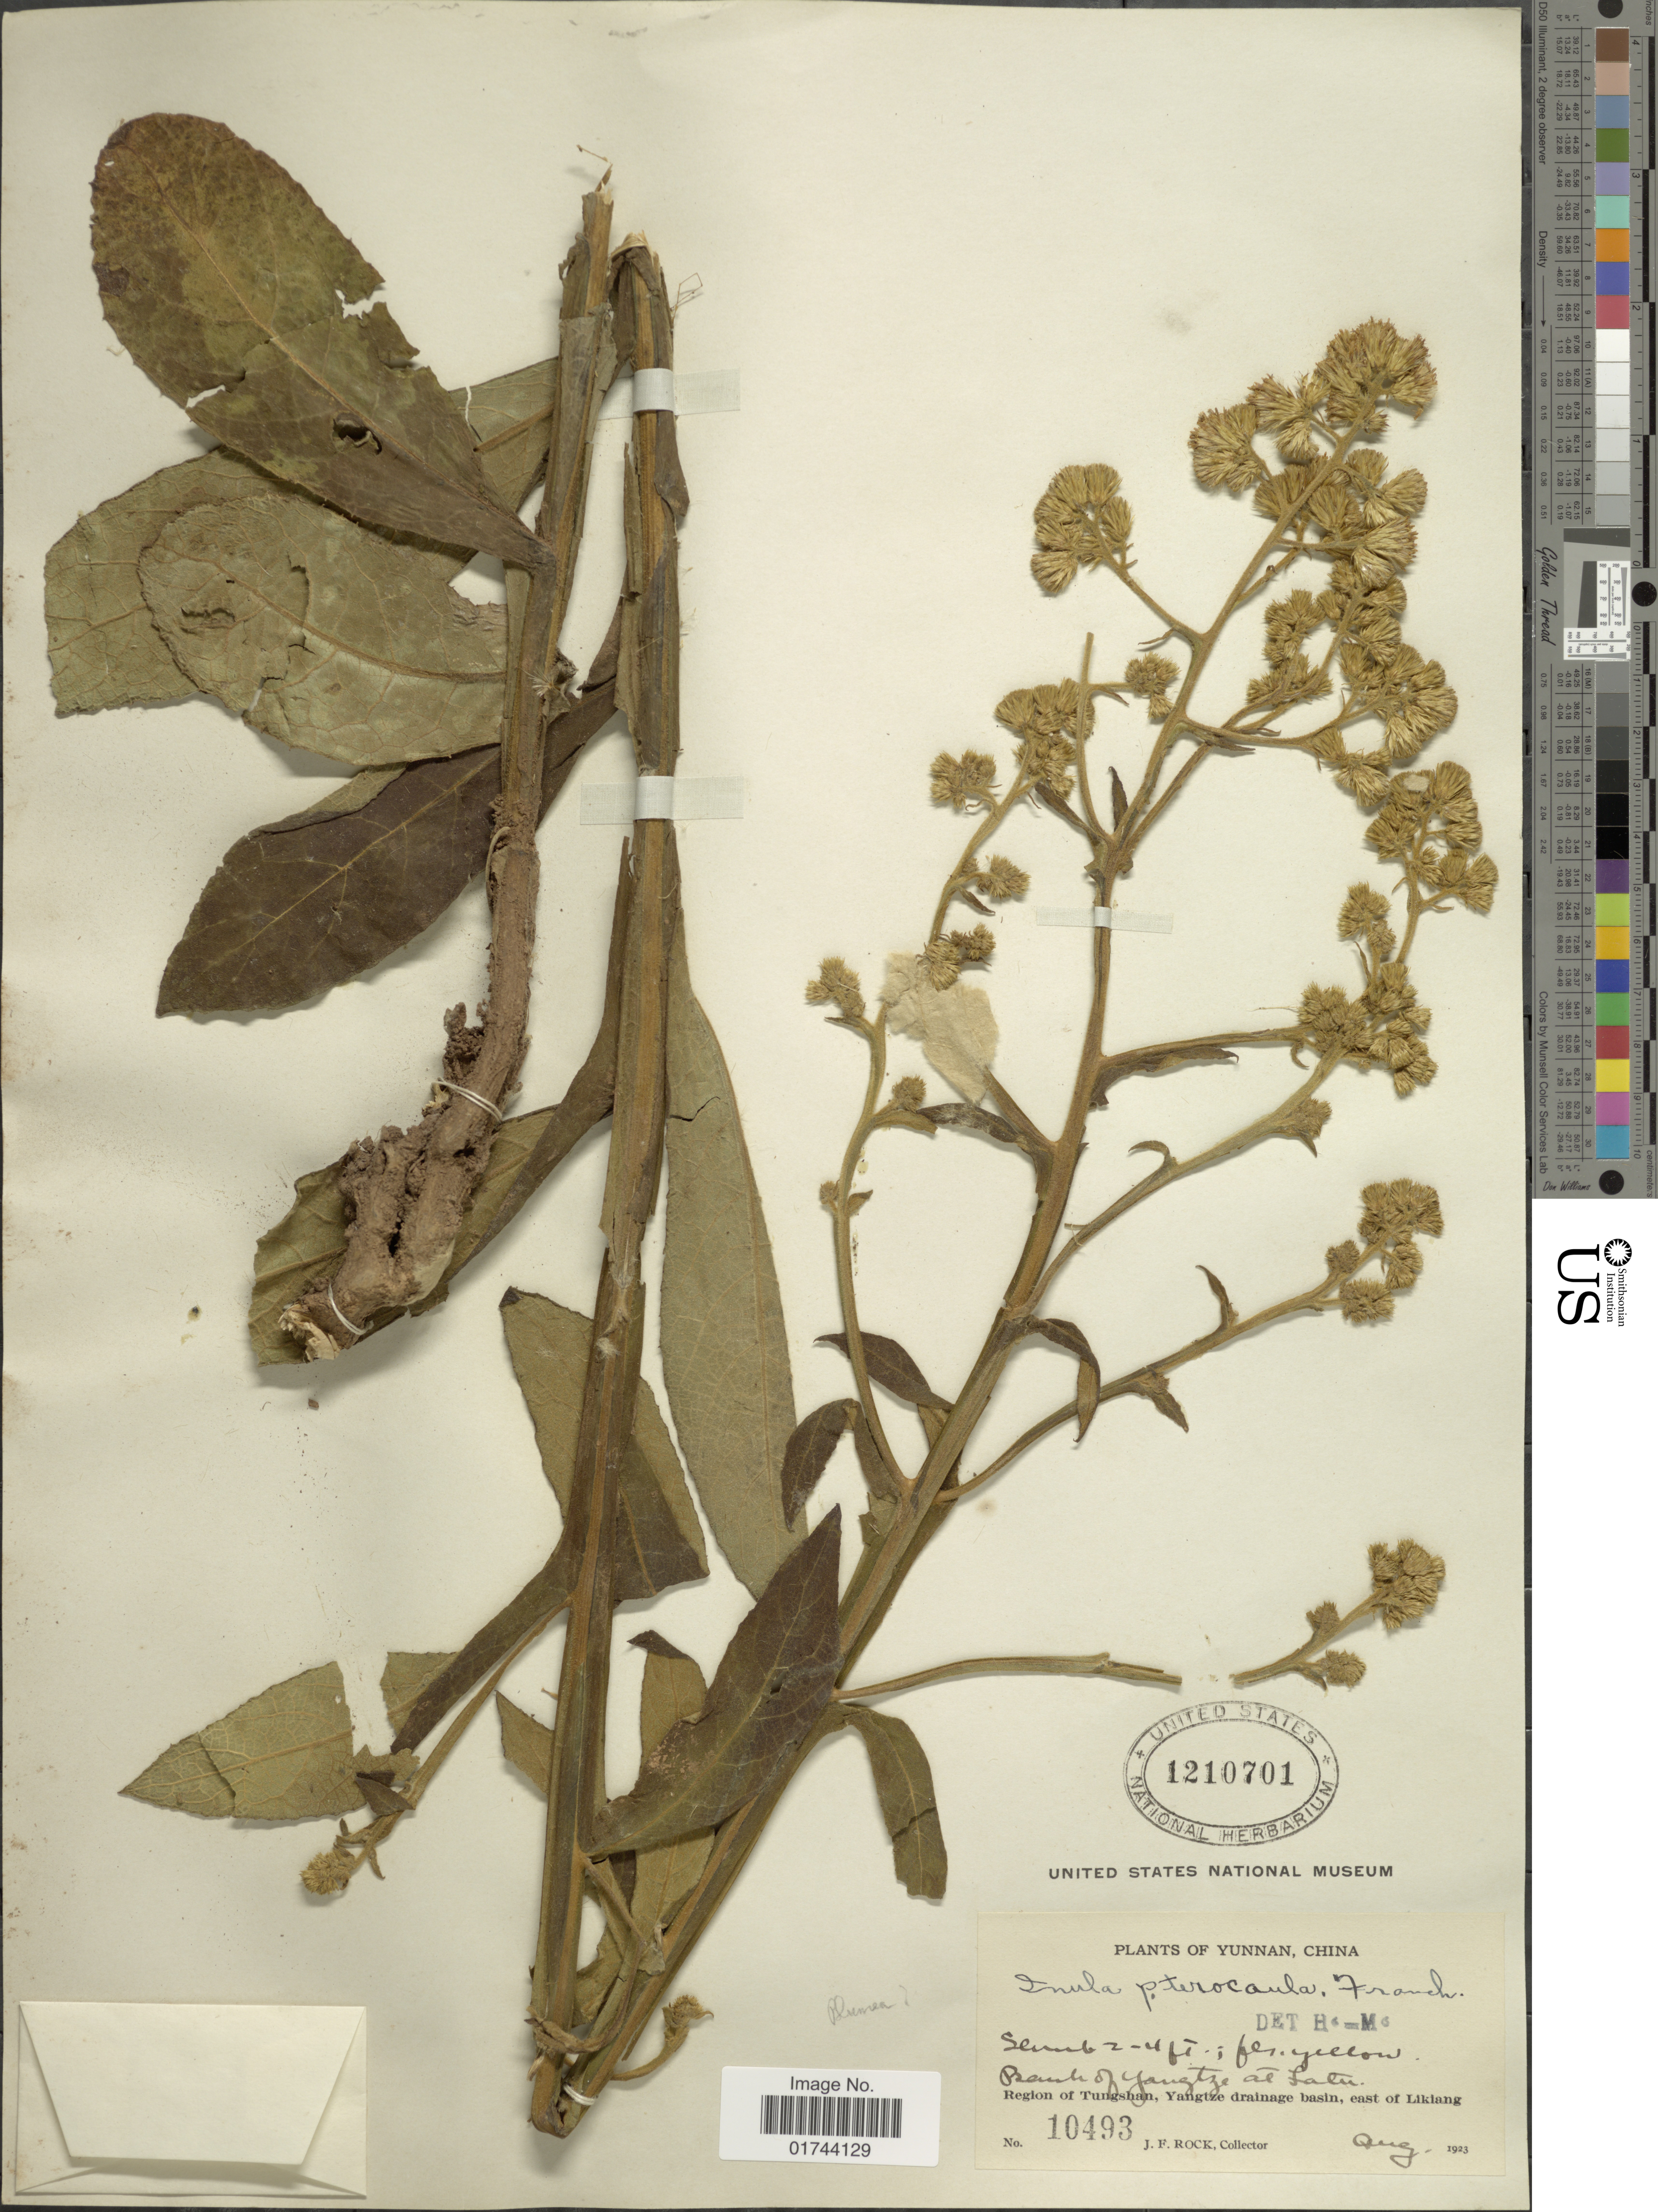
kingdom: Plantae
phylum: Tracheophyta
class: Magnoliopsida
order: Asterales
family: Asteraceae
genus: Inula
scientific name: Inula pterocaula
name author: Franch.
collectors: J. Rock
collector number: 10493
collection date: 1923-08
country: China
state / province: Yunnan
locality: Region of Tungshan, Yangtze drainage basin, east of Likiang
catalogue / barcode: US 1210701